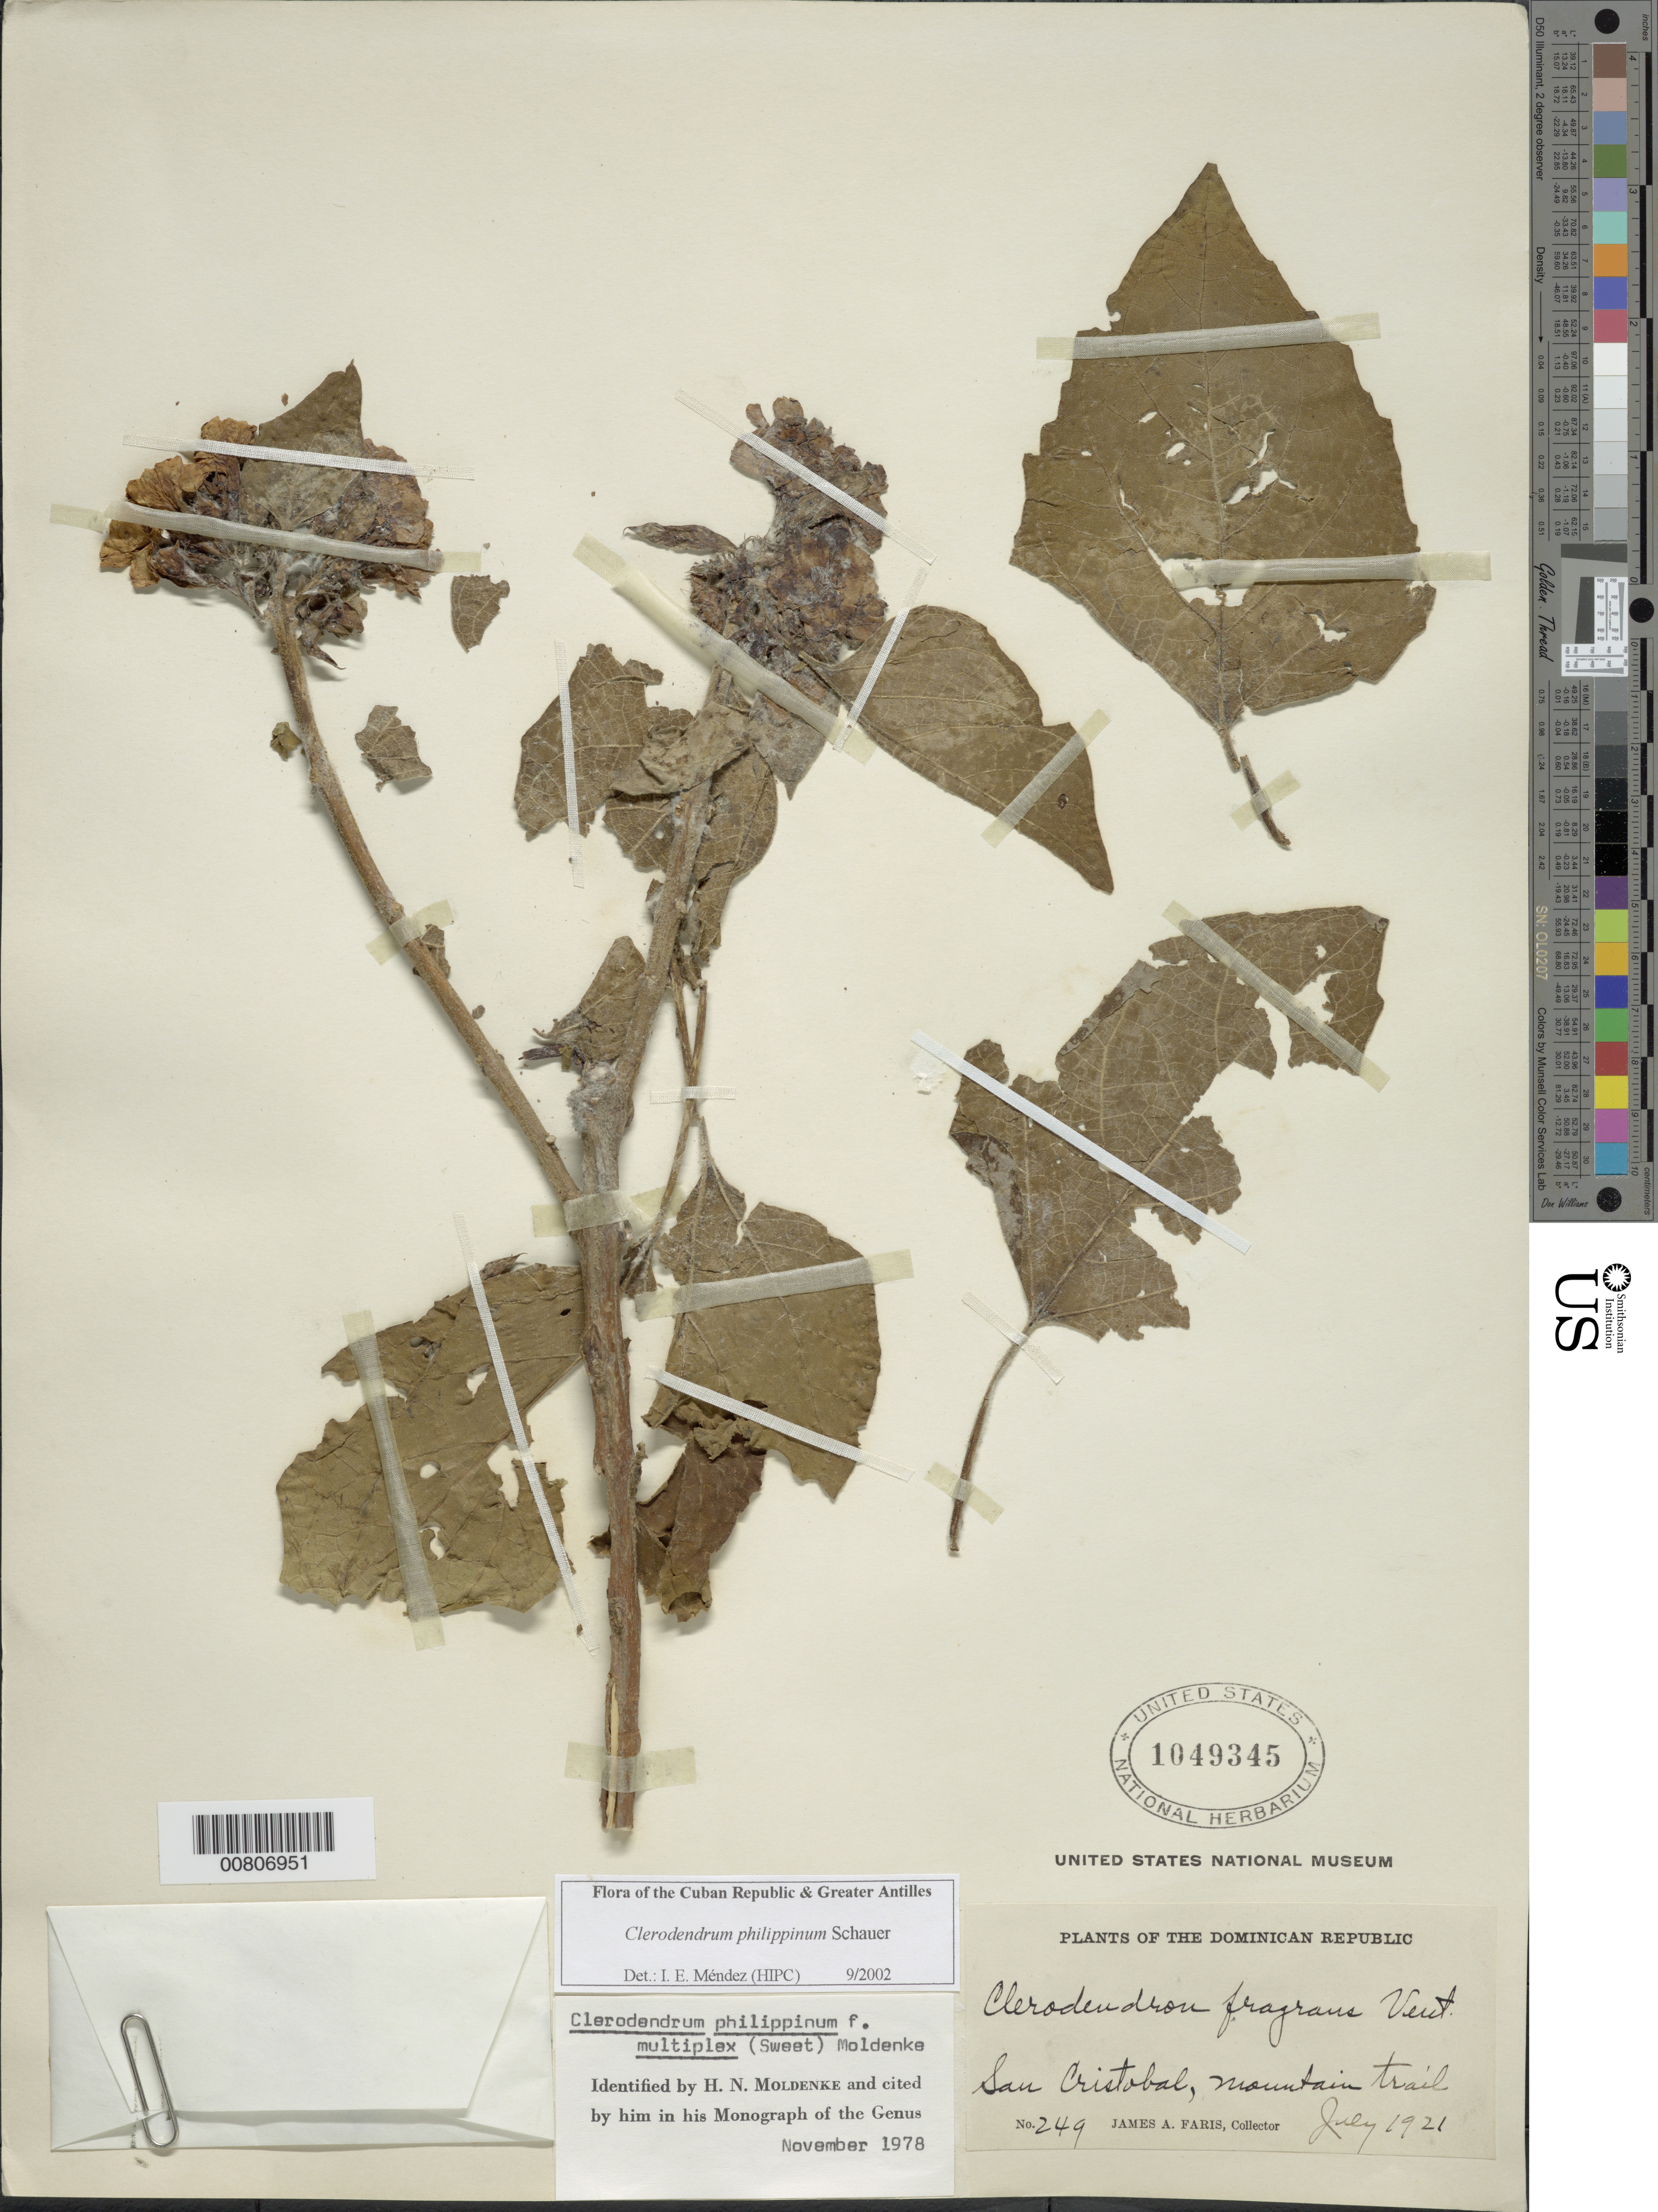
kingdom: Plantae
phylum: Tracheophyta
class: Magnoliopsida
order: Lamiales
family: Lamiaceae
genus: Clerodendrum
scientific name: Clerodendrum chinense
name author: (Osbeck) Mabb.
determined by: Méndez, Isidro E., (HIPC)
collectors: J. Faris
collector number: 249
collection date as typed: Jul 1921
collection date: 1921-07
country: Dominican Republic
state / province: San Cristóbal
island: Hispaniola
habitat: Mountain trail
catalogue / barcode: US 1049345